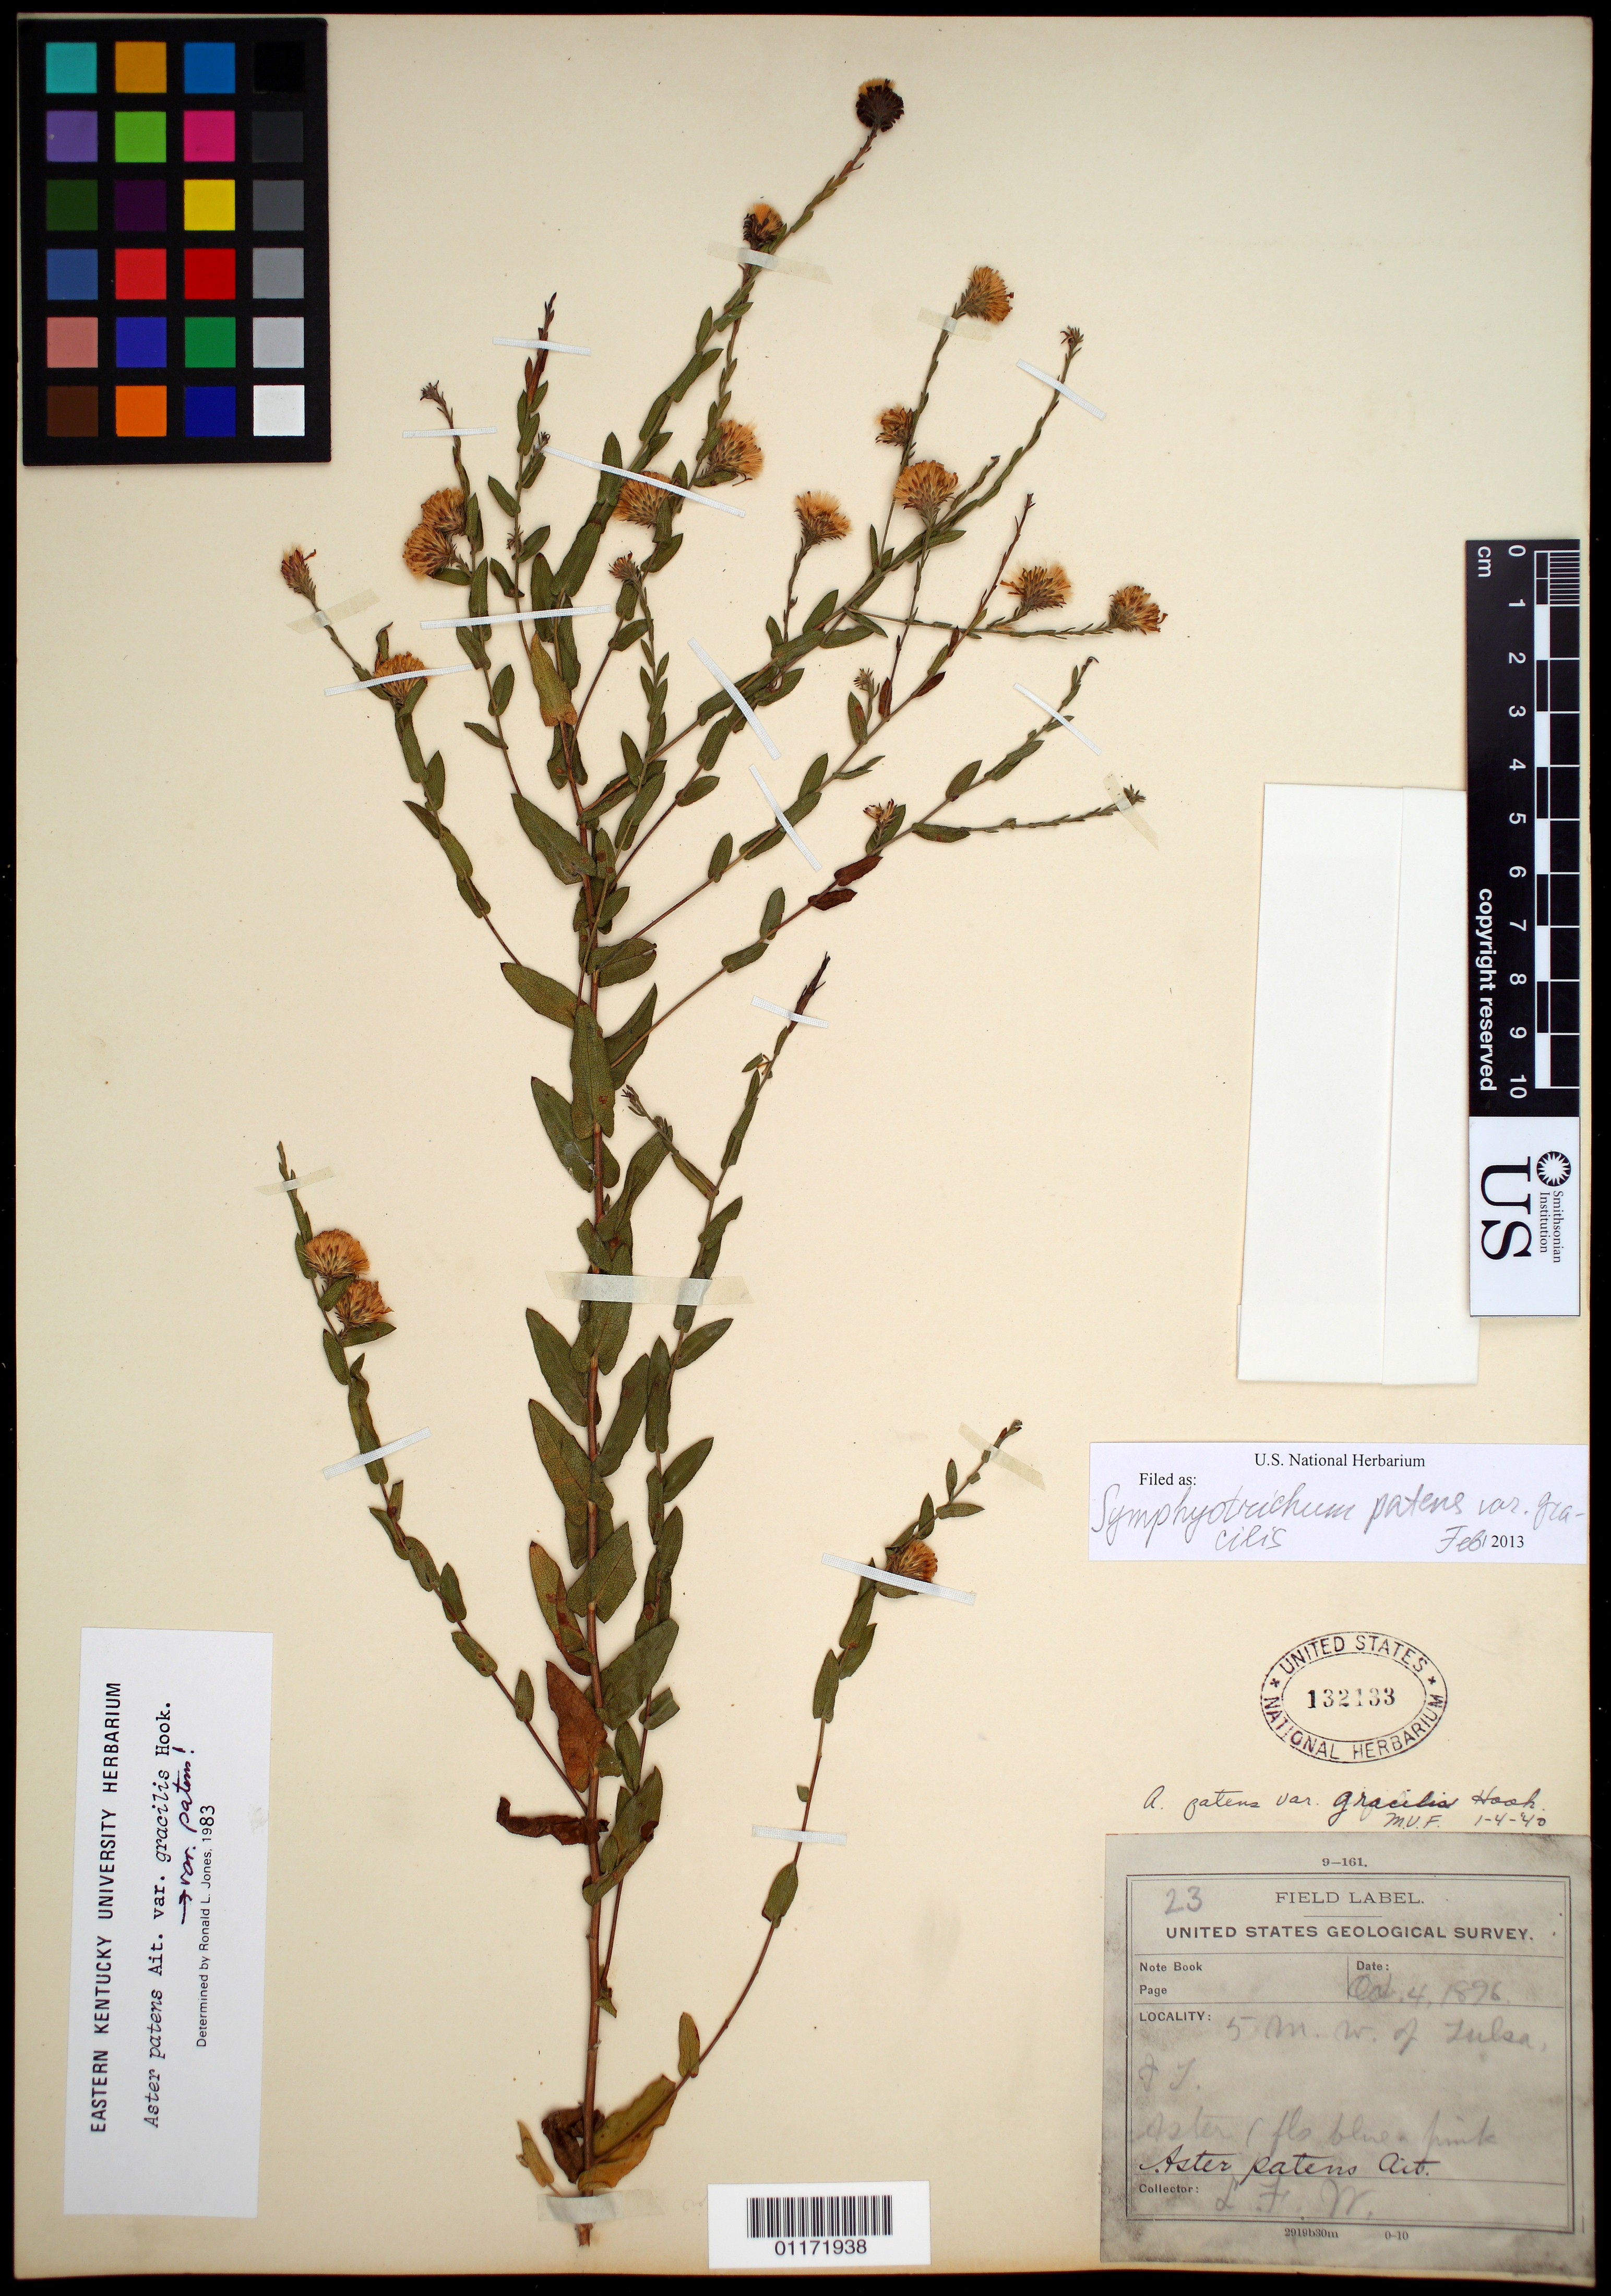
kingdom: Plantae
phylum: Tracheophyta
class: Magnoliopsida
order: Asterales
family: Asteraceae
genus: Symphyotrichum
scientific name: Symphyotrichum patens var. gracile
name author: (Hook.) G.L. Nesom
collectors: L. F. Ward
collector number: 23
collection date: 1896-10-04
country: United States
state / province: Oklahoma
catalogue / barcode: US 132133